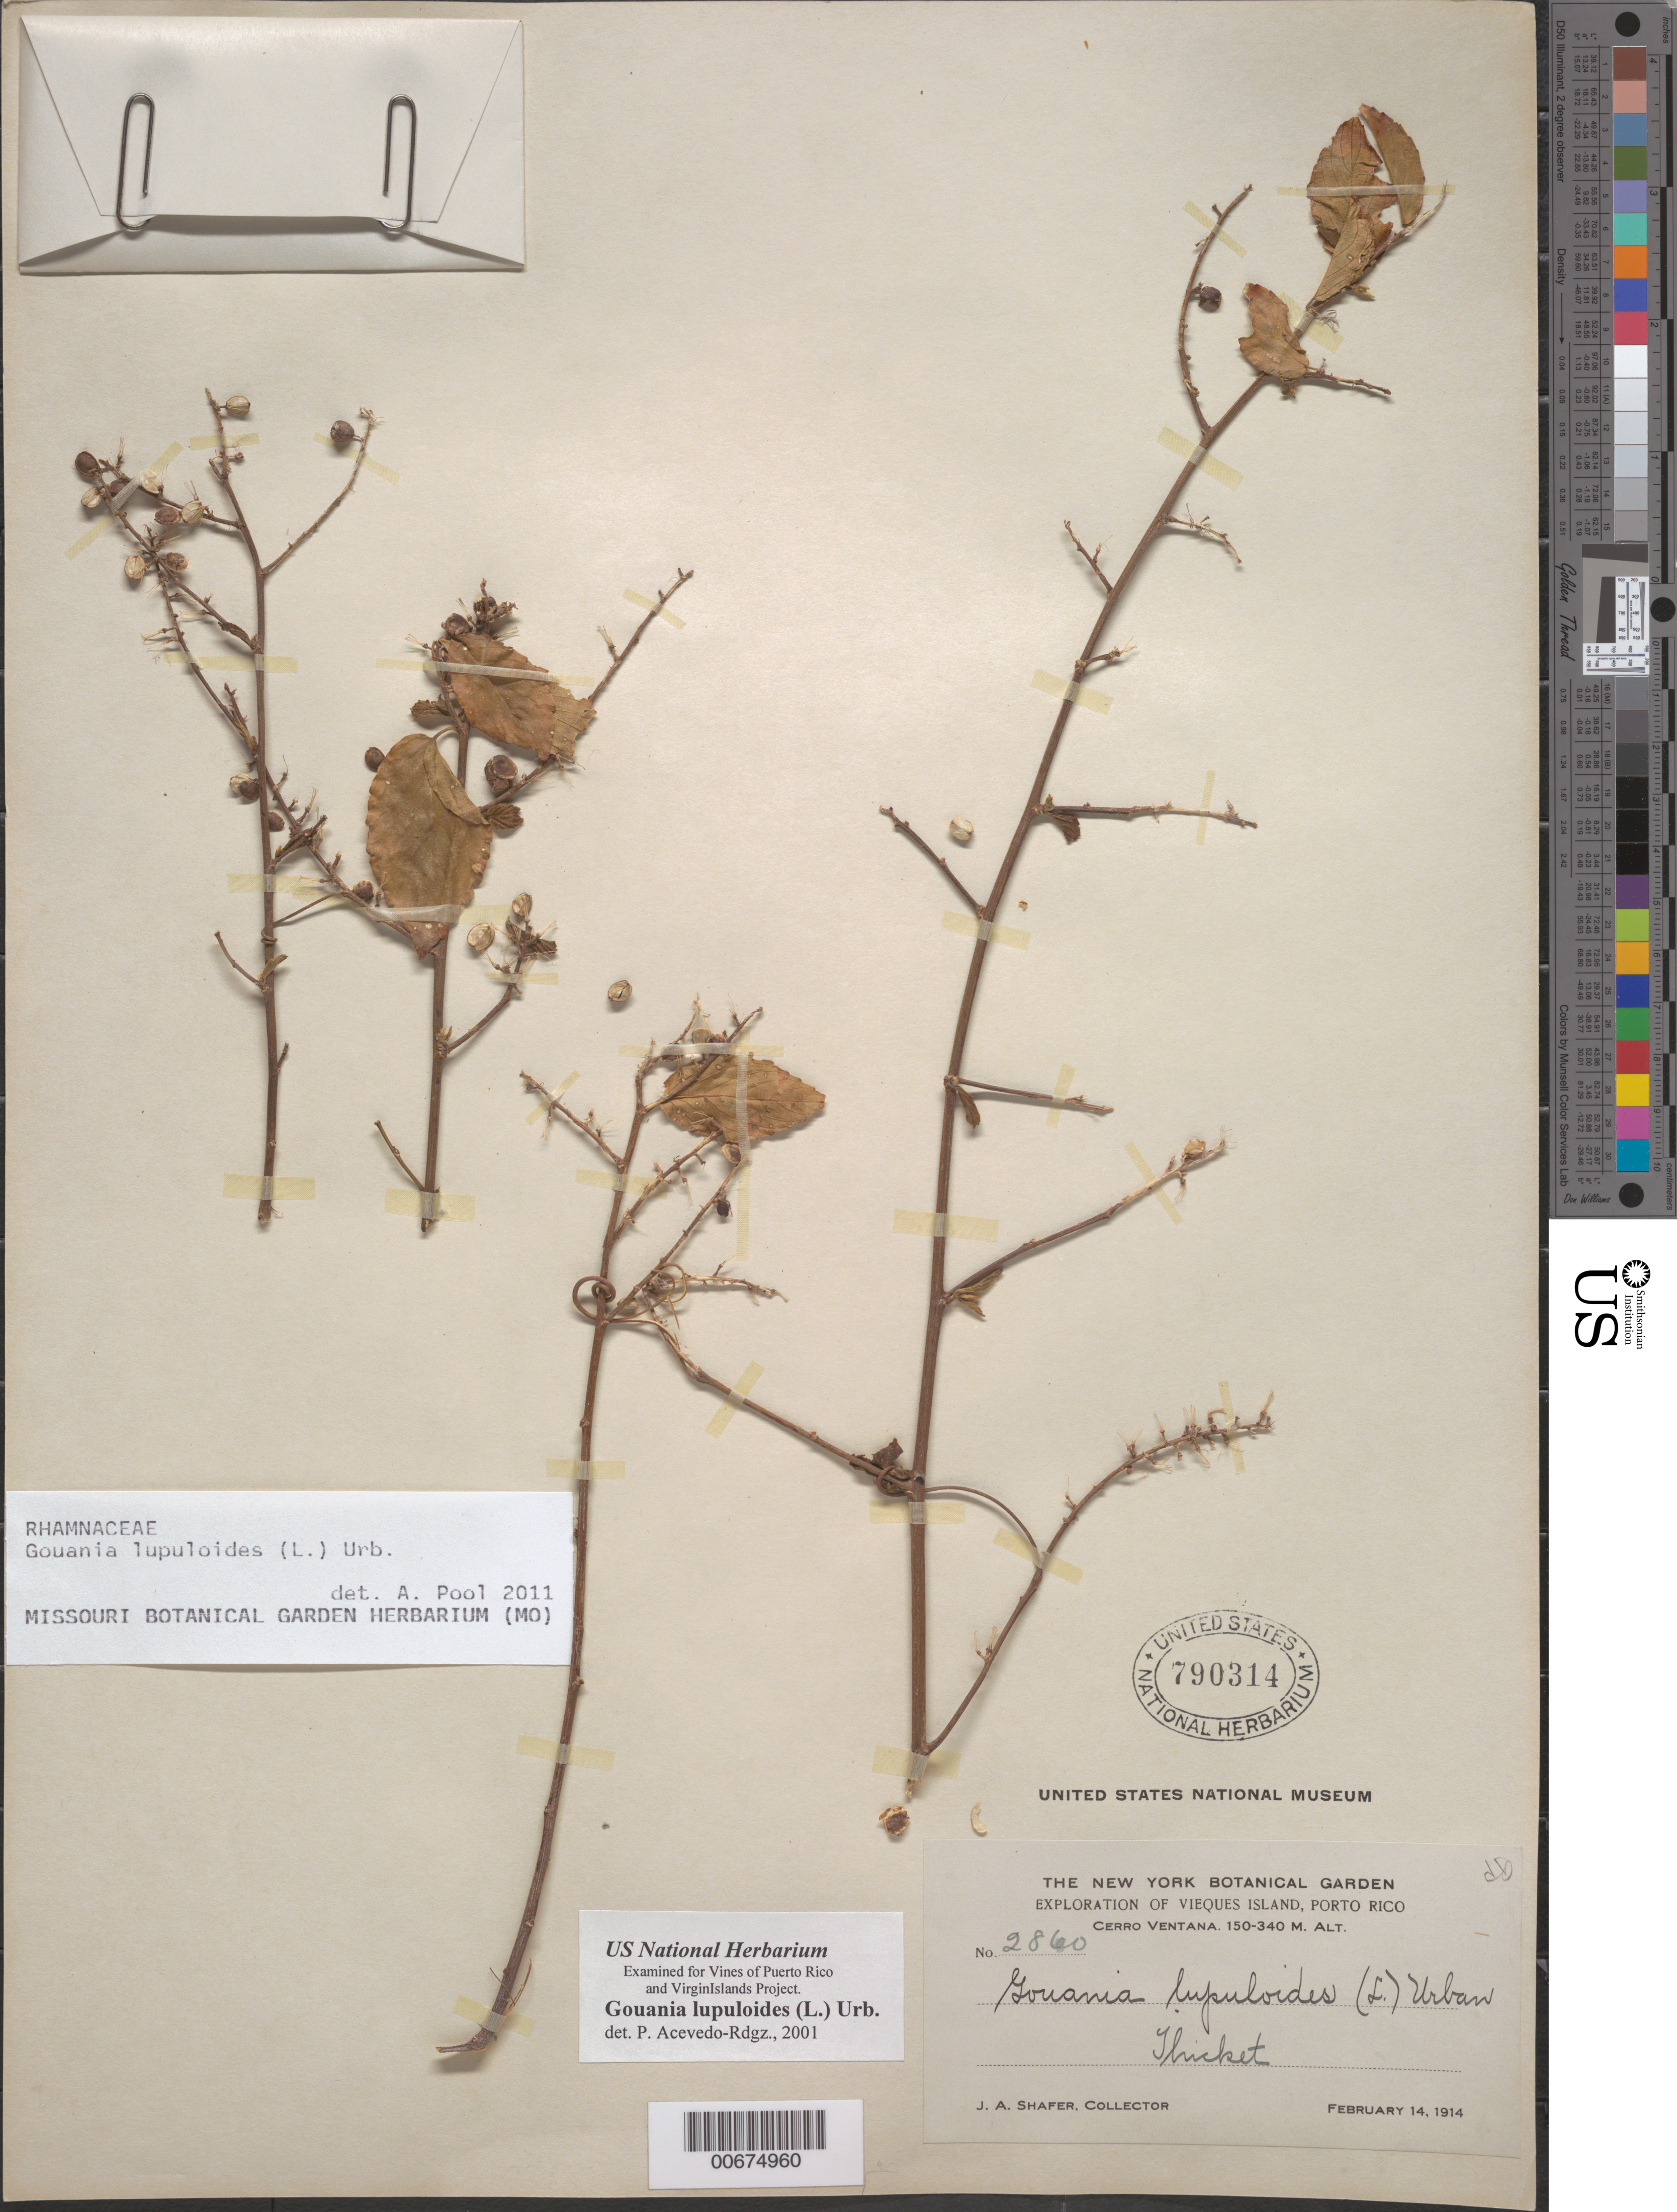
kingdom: Plantae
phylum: Tracheophyta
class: Magnoliopsida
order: Rosales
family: Rhamnaceae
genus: Gouania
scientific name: Gouania lupuloides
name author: (L.) Urb.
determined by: Pool, A., (MO), Missouri Botanical Garden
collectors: J. A. Shafer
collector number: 2860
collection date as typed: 14 Feb 1914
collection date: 1914-02-14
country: Puerto Rico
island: Vieques I.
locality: Vieques Island: Cerro Ventana.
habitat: Thicket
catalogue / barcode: US 790314